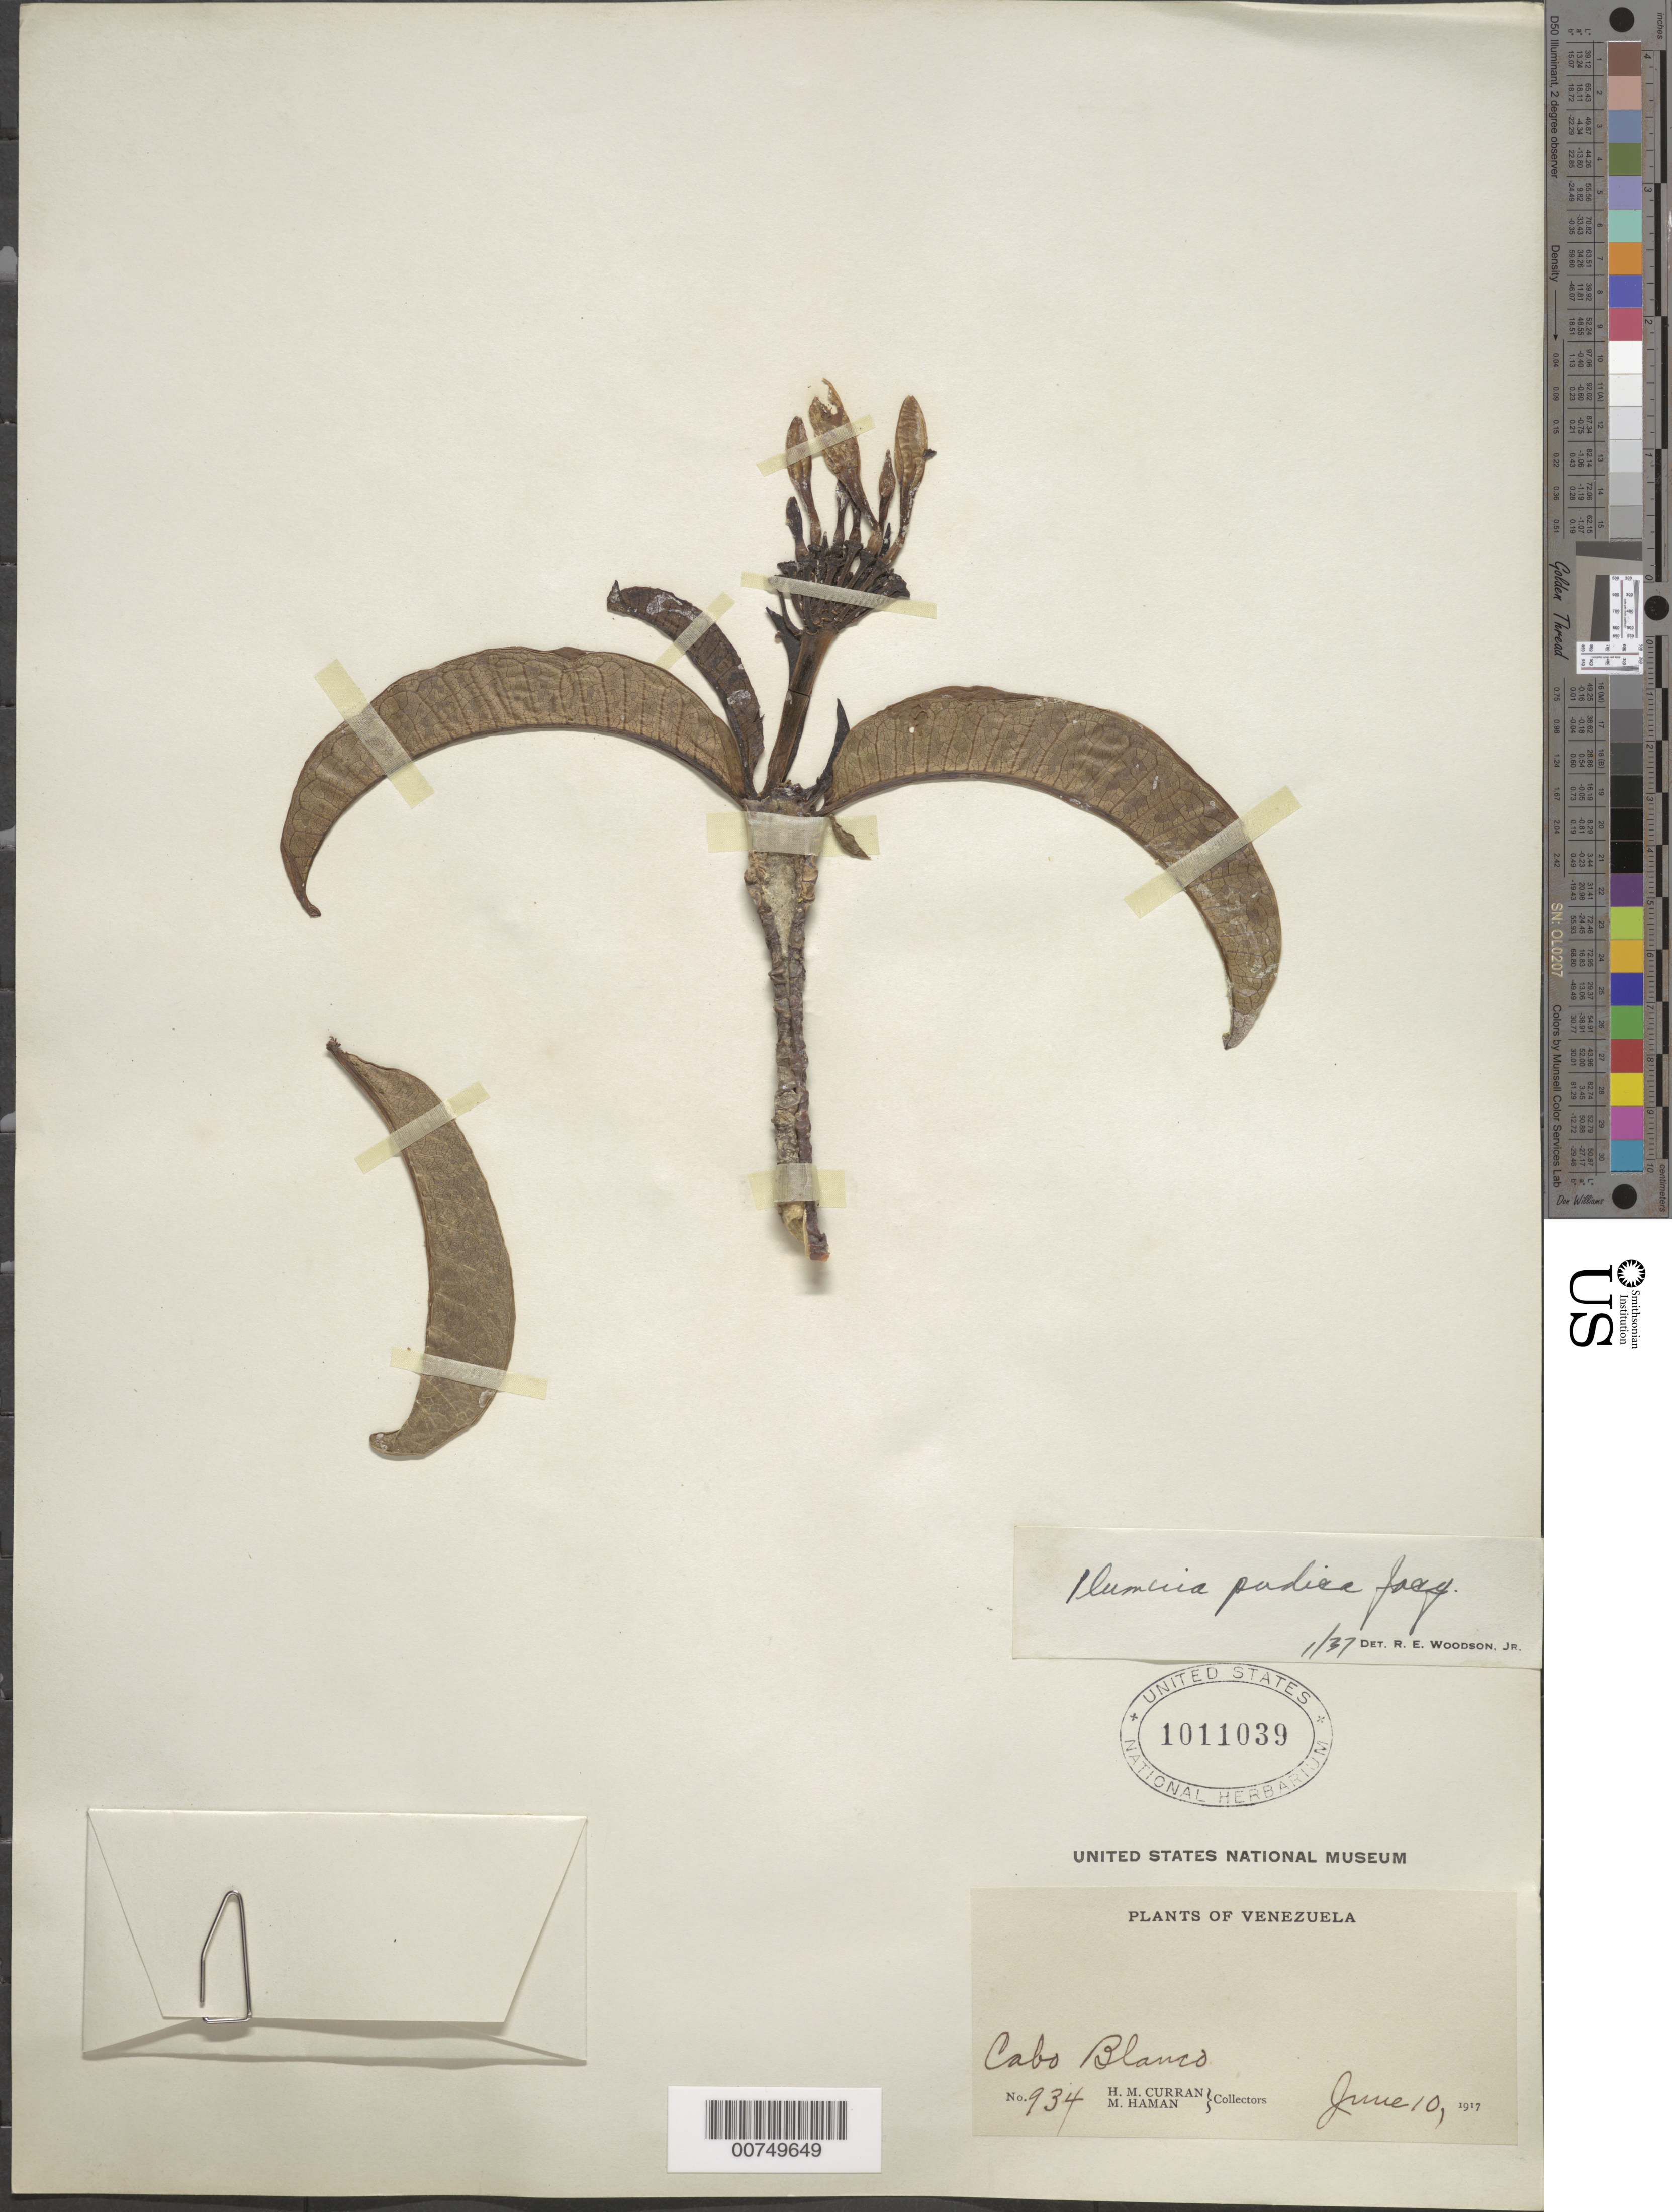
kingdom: Plantae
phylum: Tracheophyta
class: Magnoliopsida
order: Gentianales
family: Apocynaceae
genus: Plumeria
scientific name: Plumeria pudica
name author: Jacq.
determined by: Woodson, R. E., Jr.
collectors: H. M. Curran & M. Haman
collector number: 934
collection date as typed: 10-Jun-17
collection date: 1917-06-10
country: Venezuela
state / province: Nueva Esparta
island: Margarita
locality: Cabo Blanco [Margarita Is.]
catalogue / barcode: US 1011039